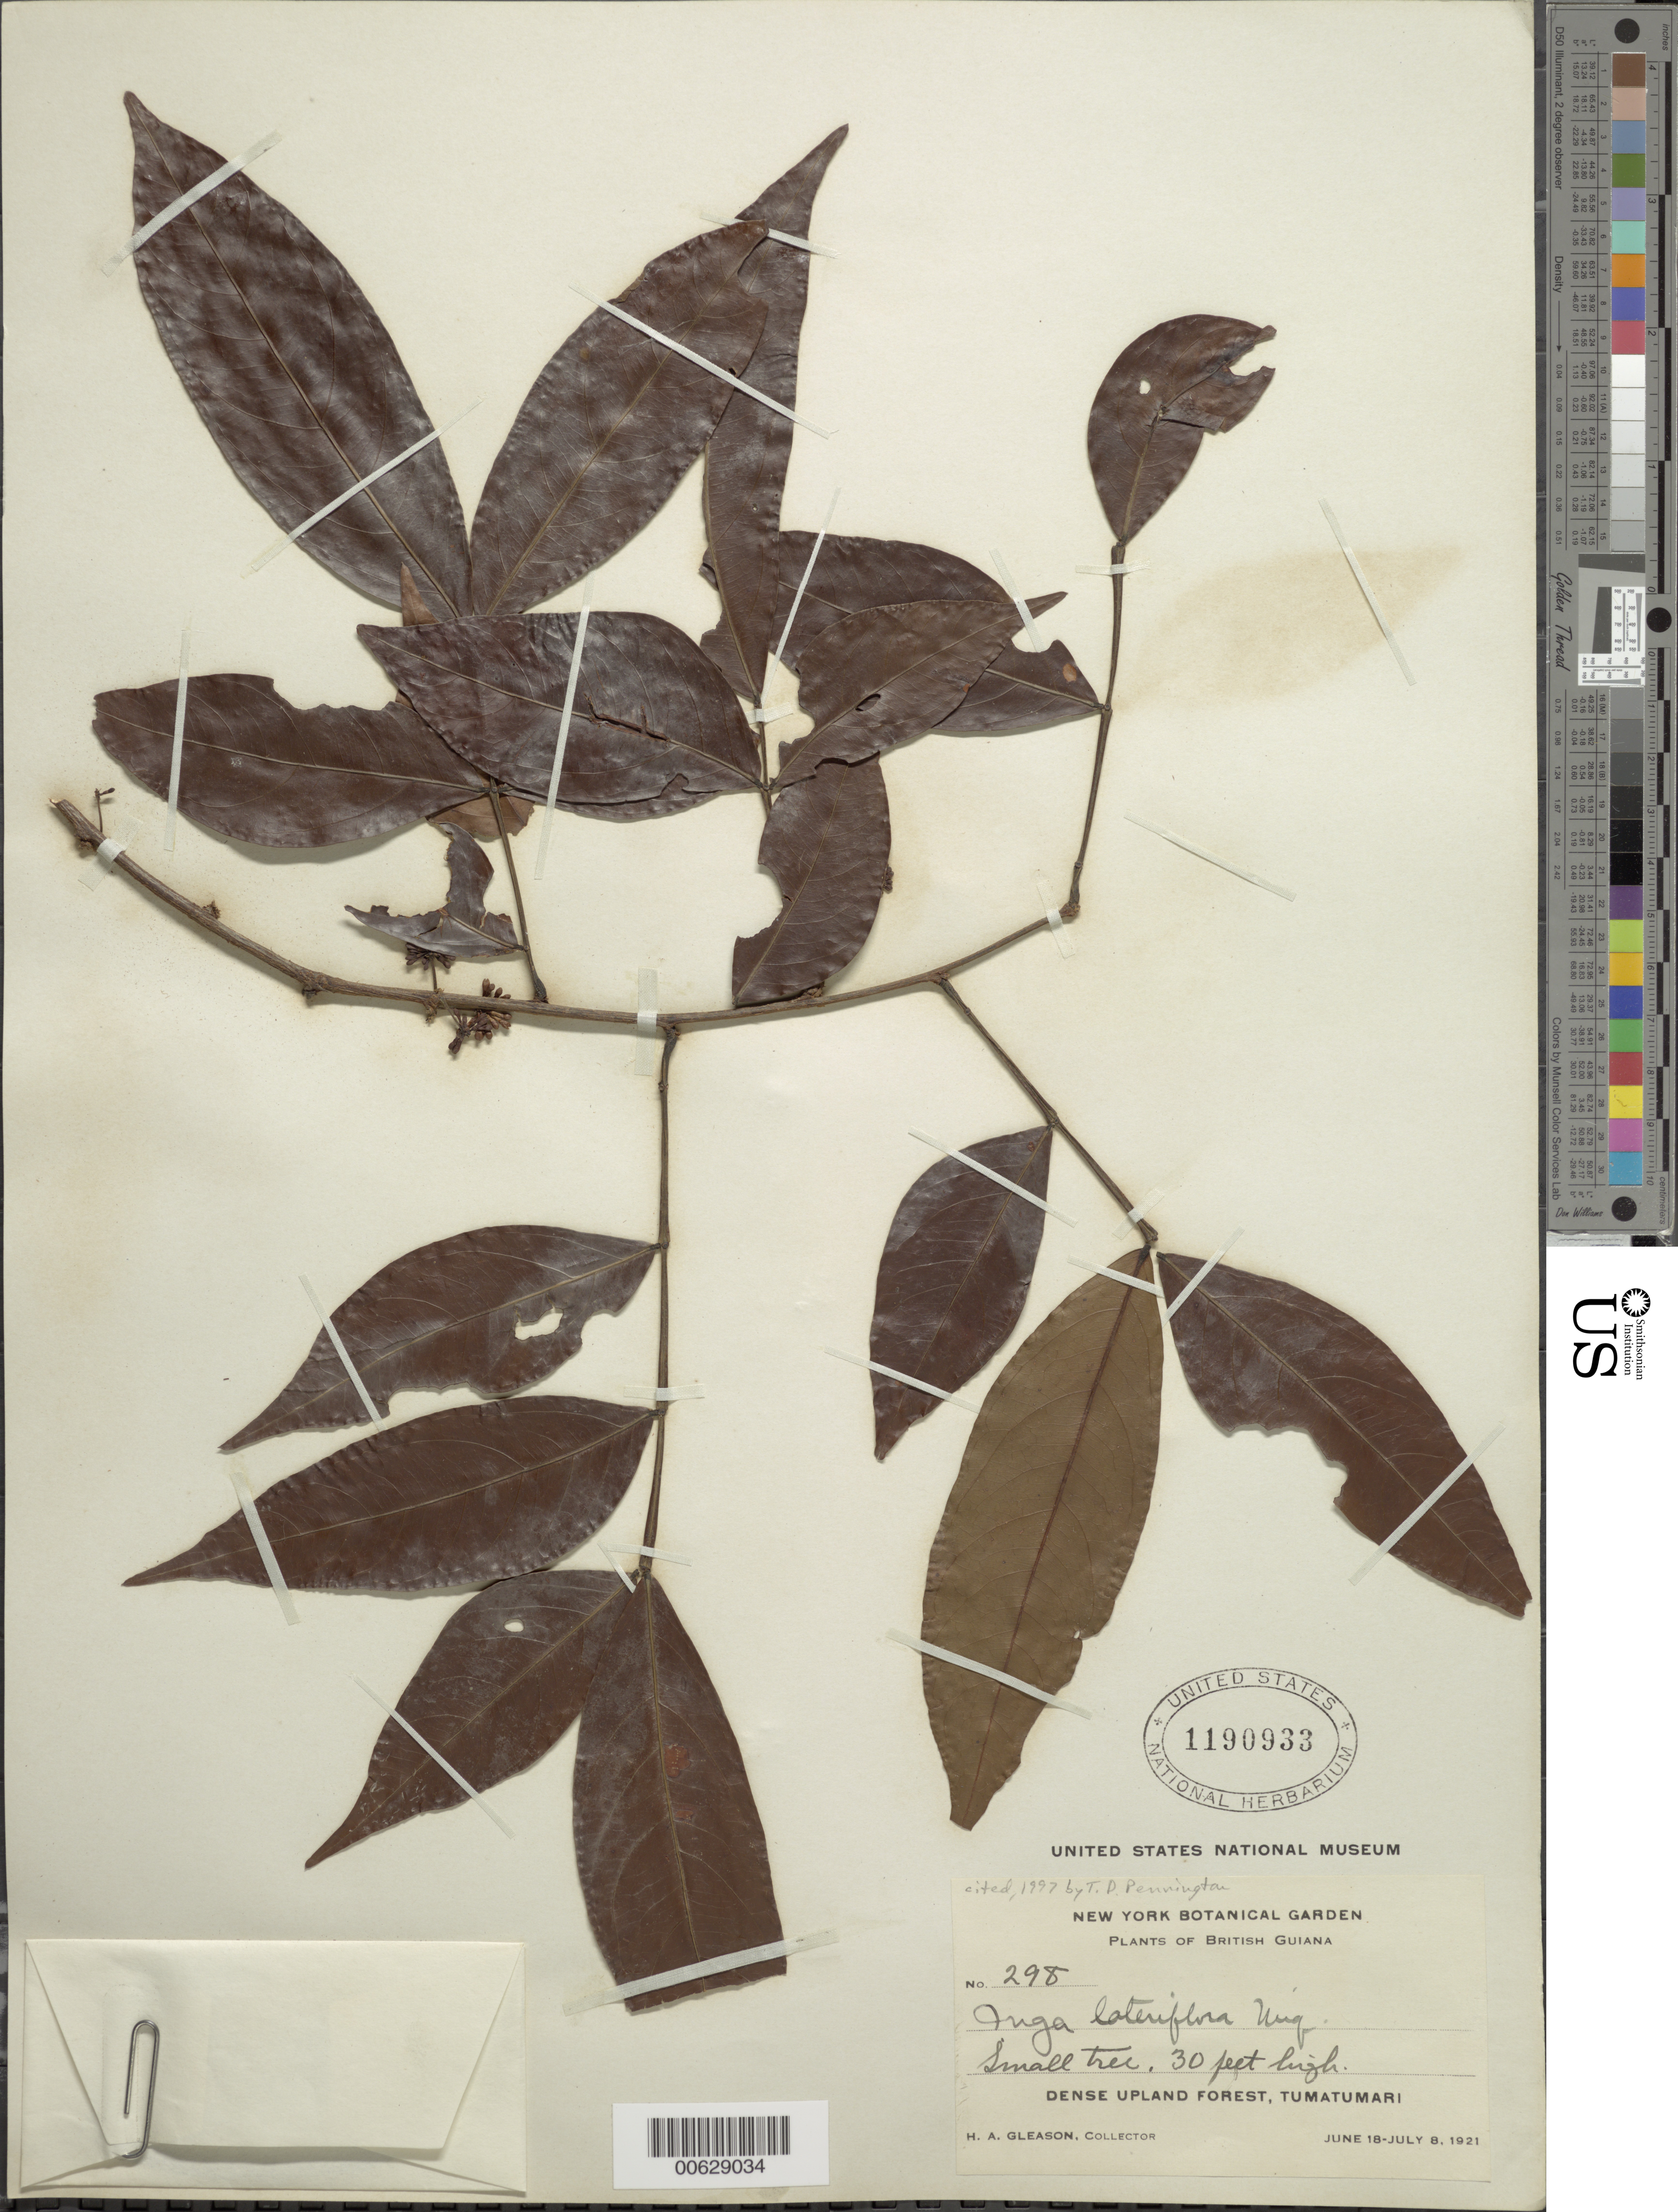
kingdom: Plantae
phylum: Tracheophyta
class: Magnoliopsida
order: Fabales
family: Fabaceae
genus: Inga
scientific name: Inga lateriflora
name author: Miq.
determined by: Pennington, T. D., (K)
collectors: H. A. Gleason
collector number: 298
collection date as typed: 18-Jun-21 to 8-Jul-21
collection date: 1921-06-18/1921-07-08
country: Guyana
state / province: Potaro-Siparuni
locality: Tumatumari Village, Potaro R.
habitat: Dense upland forest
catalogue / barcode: US 1190933